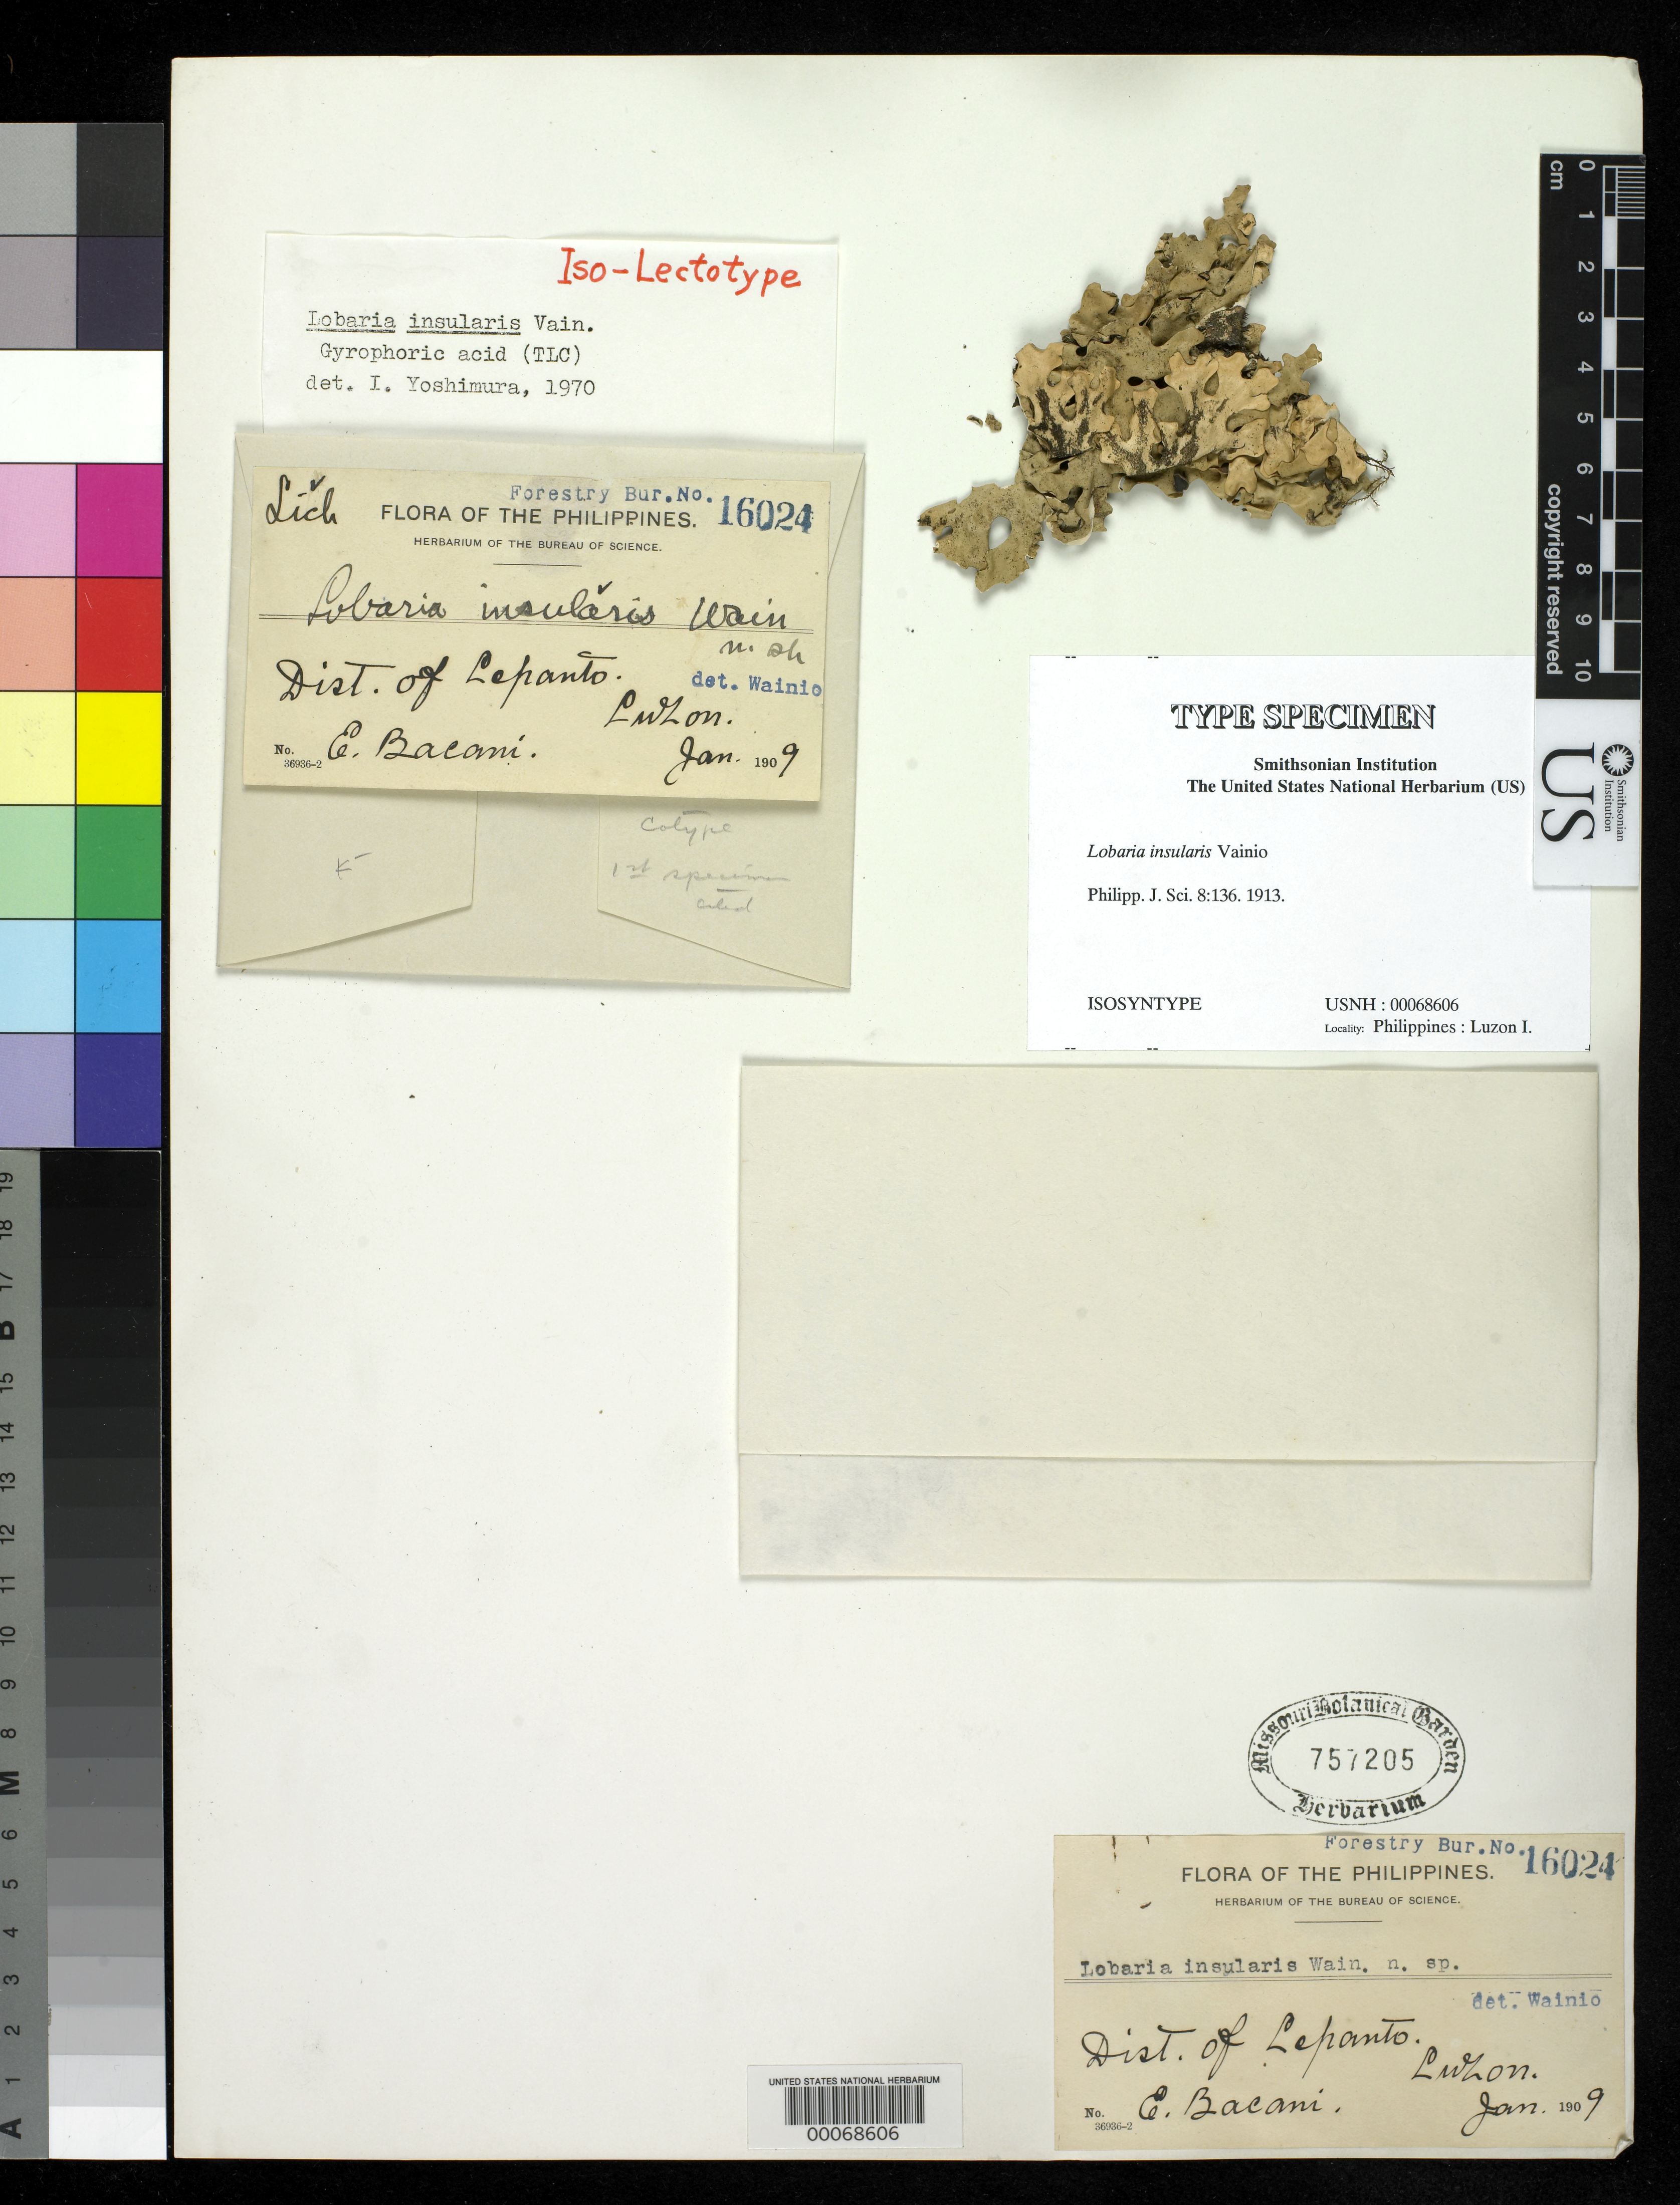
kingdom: Fungi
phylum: Ascomycota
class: Lecanoromycetes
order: Peltigerales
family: Lobariaceae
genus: Lobaria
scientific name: Lobaria insularis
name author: Vain.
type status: Isosyntype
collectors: E. Bacani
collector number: Bur. Sci. 16024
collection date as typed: Jan 1909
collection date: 1909-01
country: Philippines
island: Luzon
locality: Lepanto.